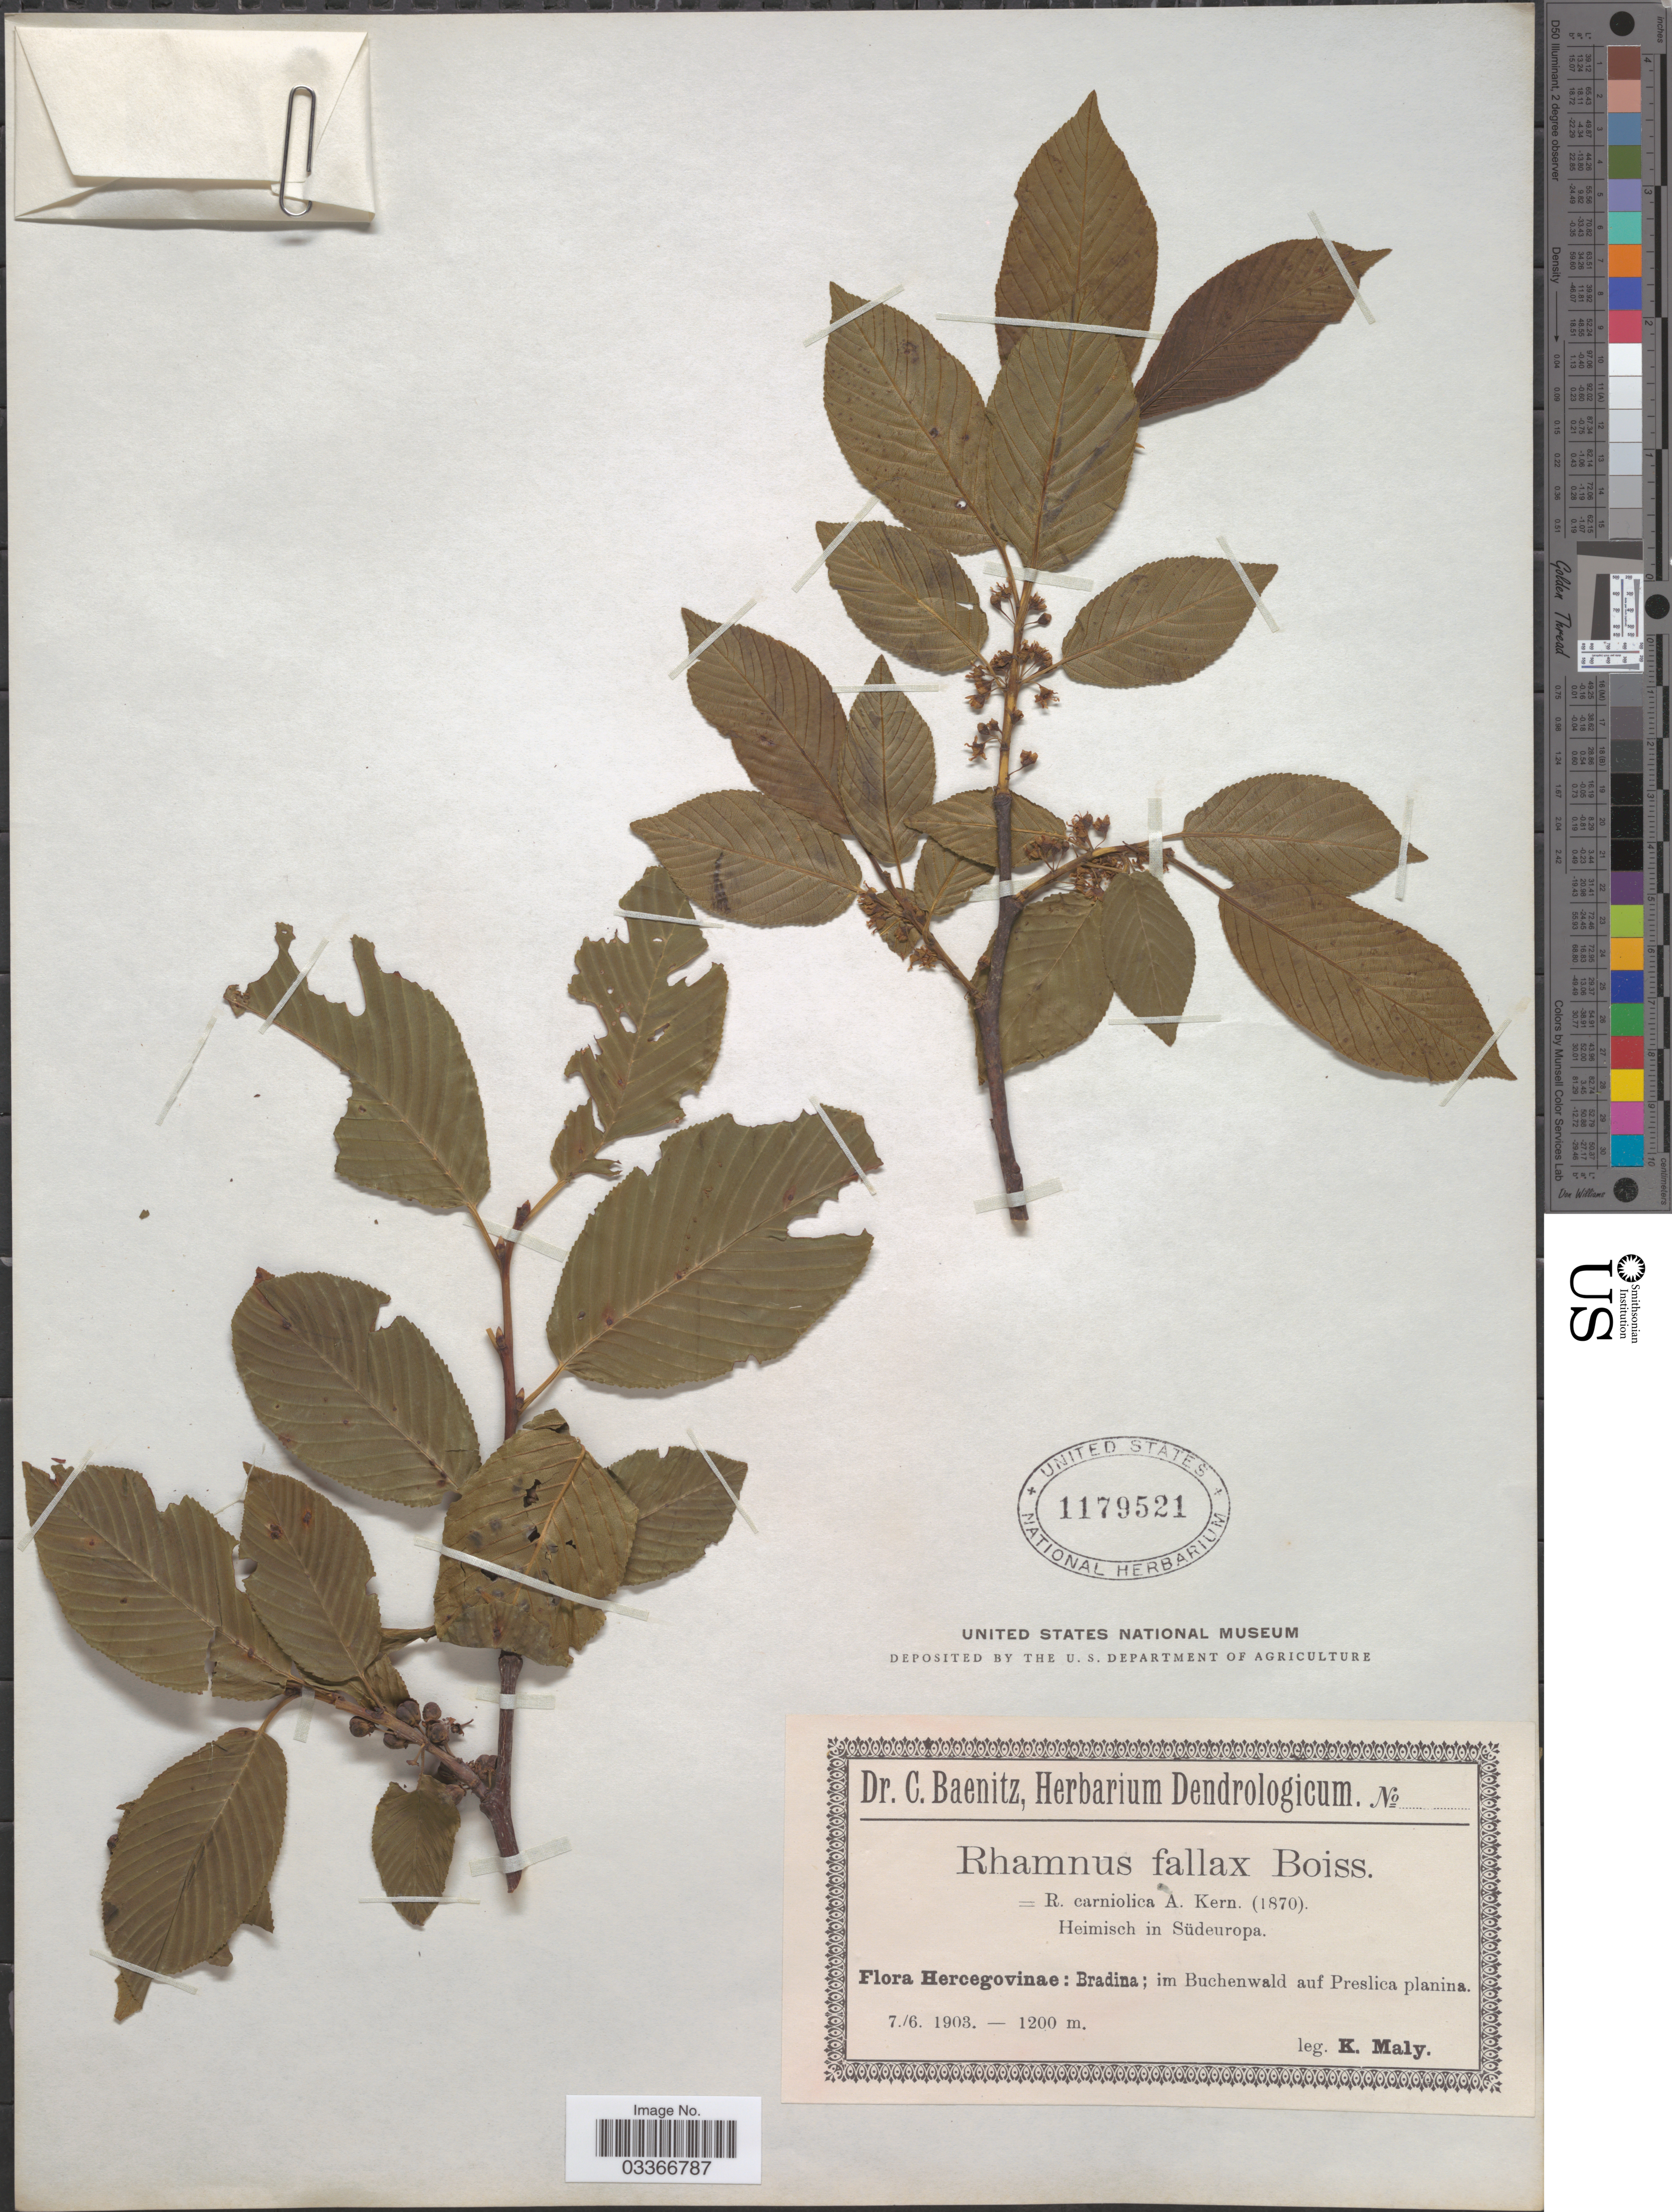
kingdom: Plantae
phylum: Tracheophyta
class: Magnoliopsida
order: Rosales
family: Rhamnaceae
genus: Rhamnus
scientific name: Rhamnus fallax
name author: Boiss.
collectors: K. Malý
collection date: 1903-06-07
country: Bosnia and Herzegovina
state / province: Federation of B&H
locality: Hercegovinae: Bradina; im Buchenwald auf Preslica planina.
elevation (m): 1200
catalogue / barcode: US 1179521